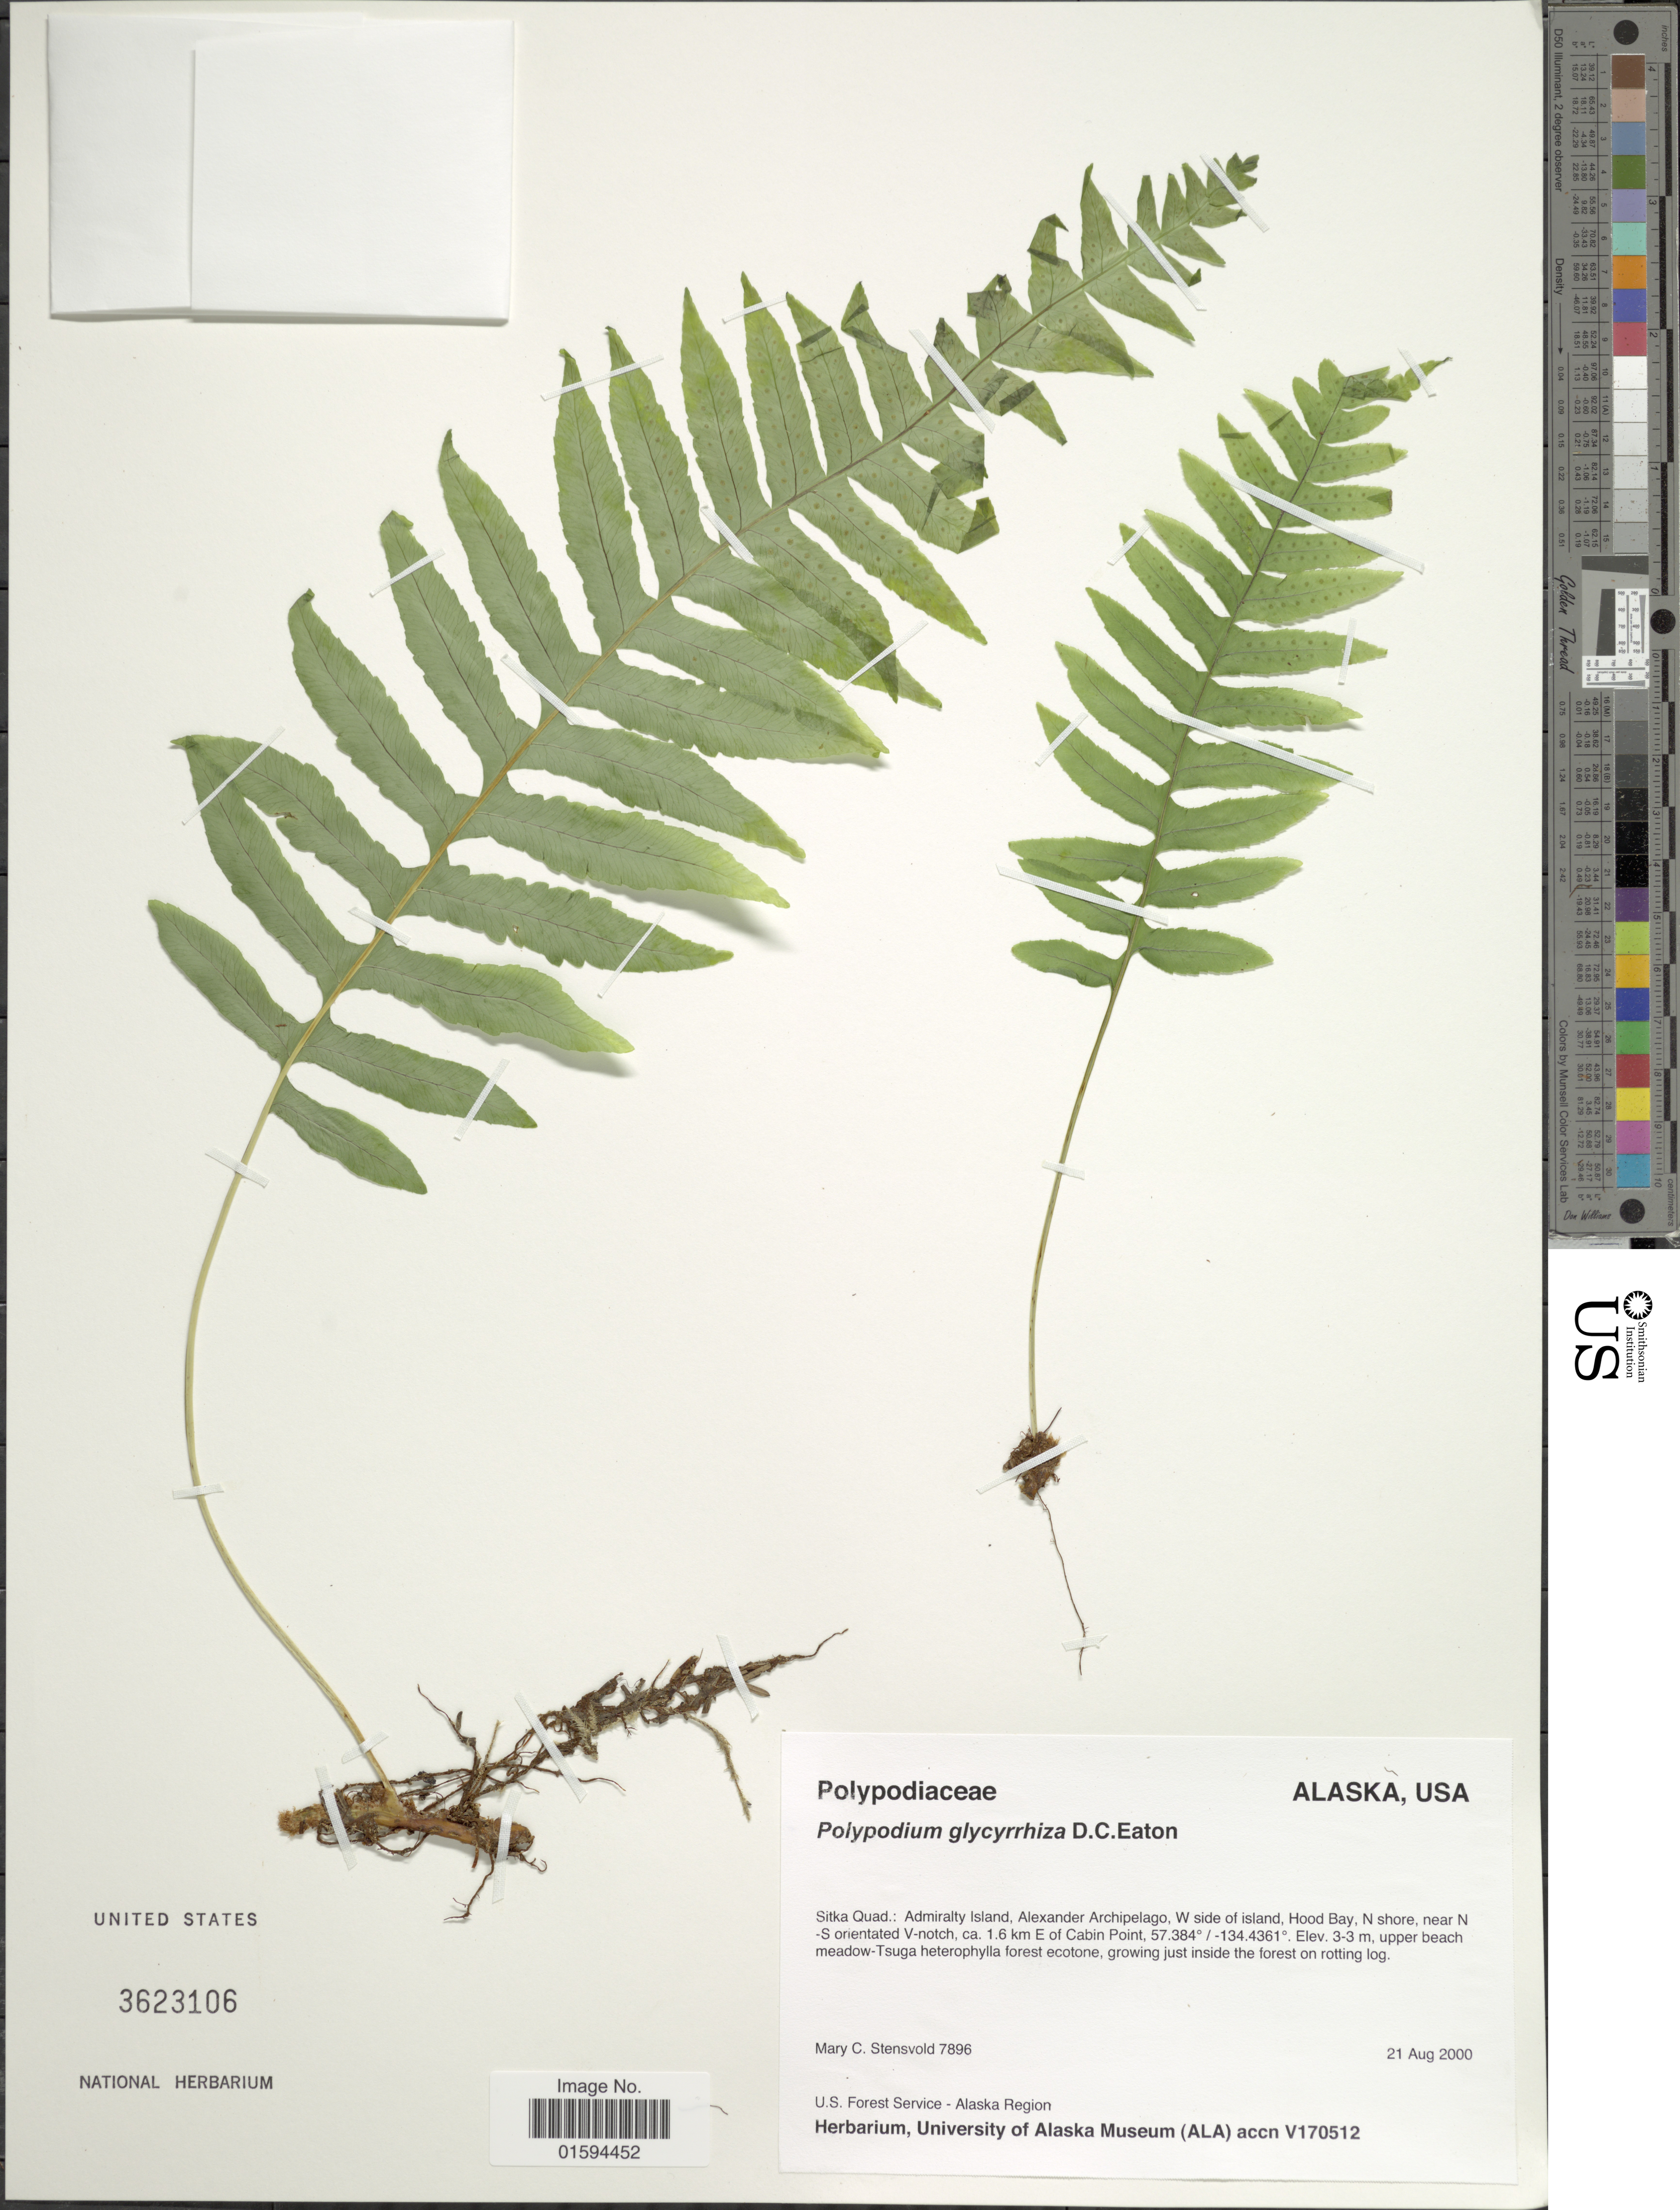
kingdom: Plantae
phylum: Tracheophyta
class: Polypodiopsida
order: Polypodiales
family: Polypodiaceae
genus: Polypodium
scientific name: Polypodium glycyrrhiza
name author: D.C. Eaton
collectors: M. Stensvold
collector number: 7896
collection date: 2000-08-21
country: United States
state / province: Alaska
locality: Sitka Quad.: Admiralty Island, Alexander Archipelago, W side of island, Hood Bay, N shore, near N-S orientated V-notch, ca. 16 km E of Cabin Point, upper beach meadow-Tsuga, just inside the forest on rotting log.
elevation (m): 3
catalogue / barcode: US 3623106